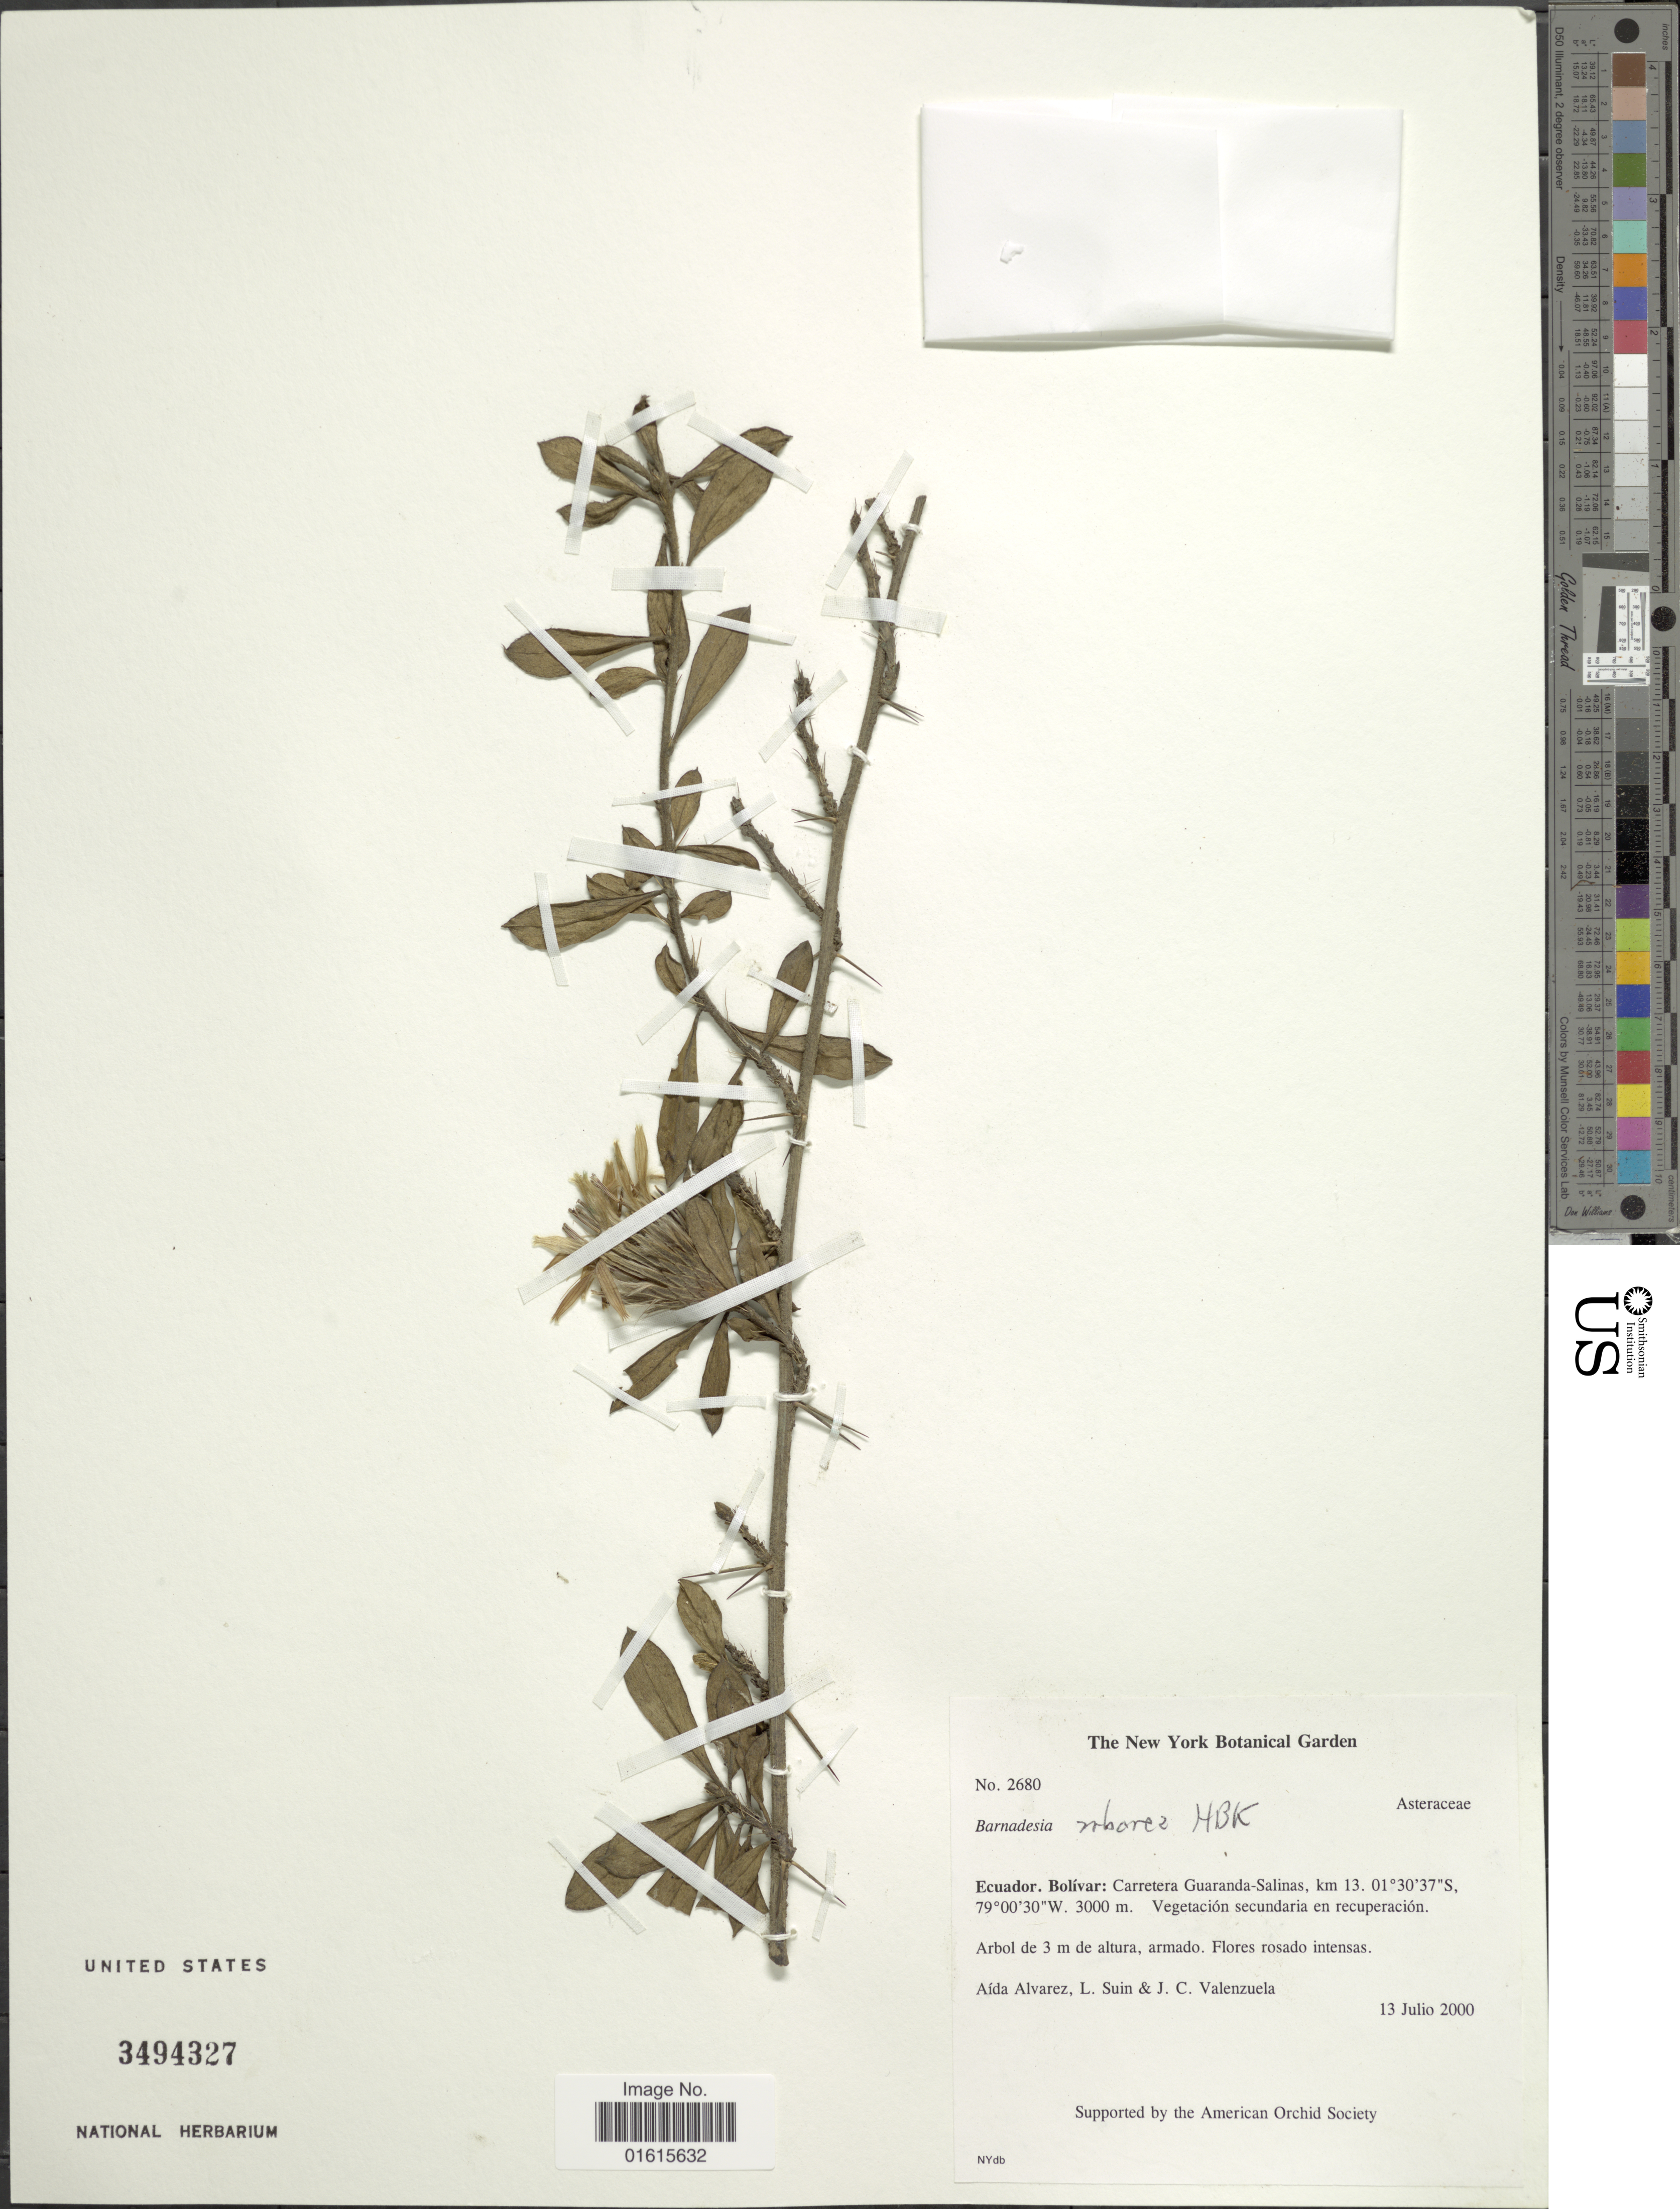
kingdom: Plantae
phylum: Tracheophyta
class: Magnoliopsida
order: Asterales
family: Asteraceae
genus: Barnadesia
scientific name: Barnadesia arborea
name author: Kunth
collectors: A. Alvarez, L. Suin & J. Valenzuela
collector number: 2680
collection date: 2000-07-13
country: Ecuador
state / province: Bolívar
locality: Carretera Guaranda-Salinas, km. 13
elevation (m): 3000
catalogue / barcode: US 3494327